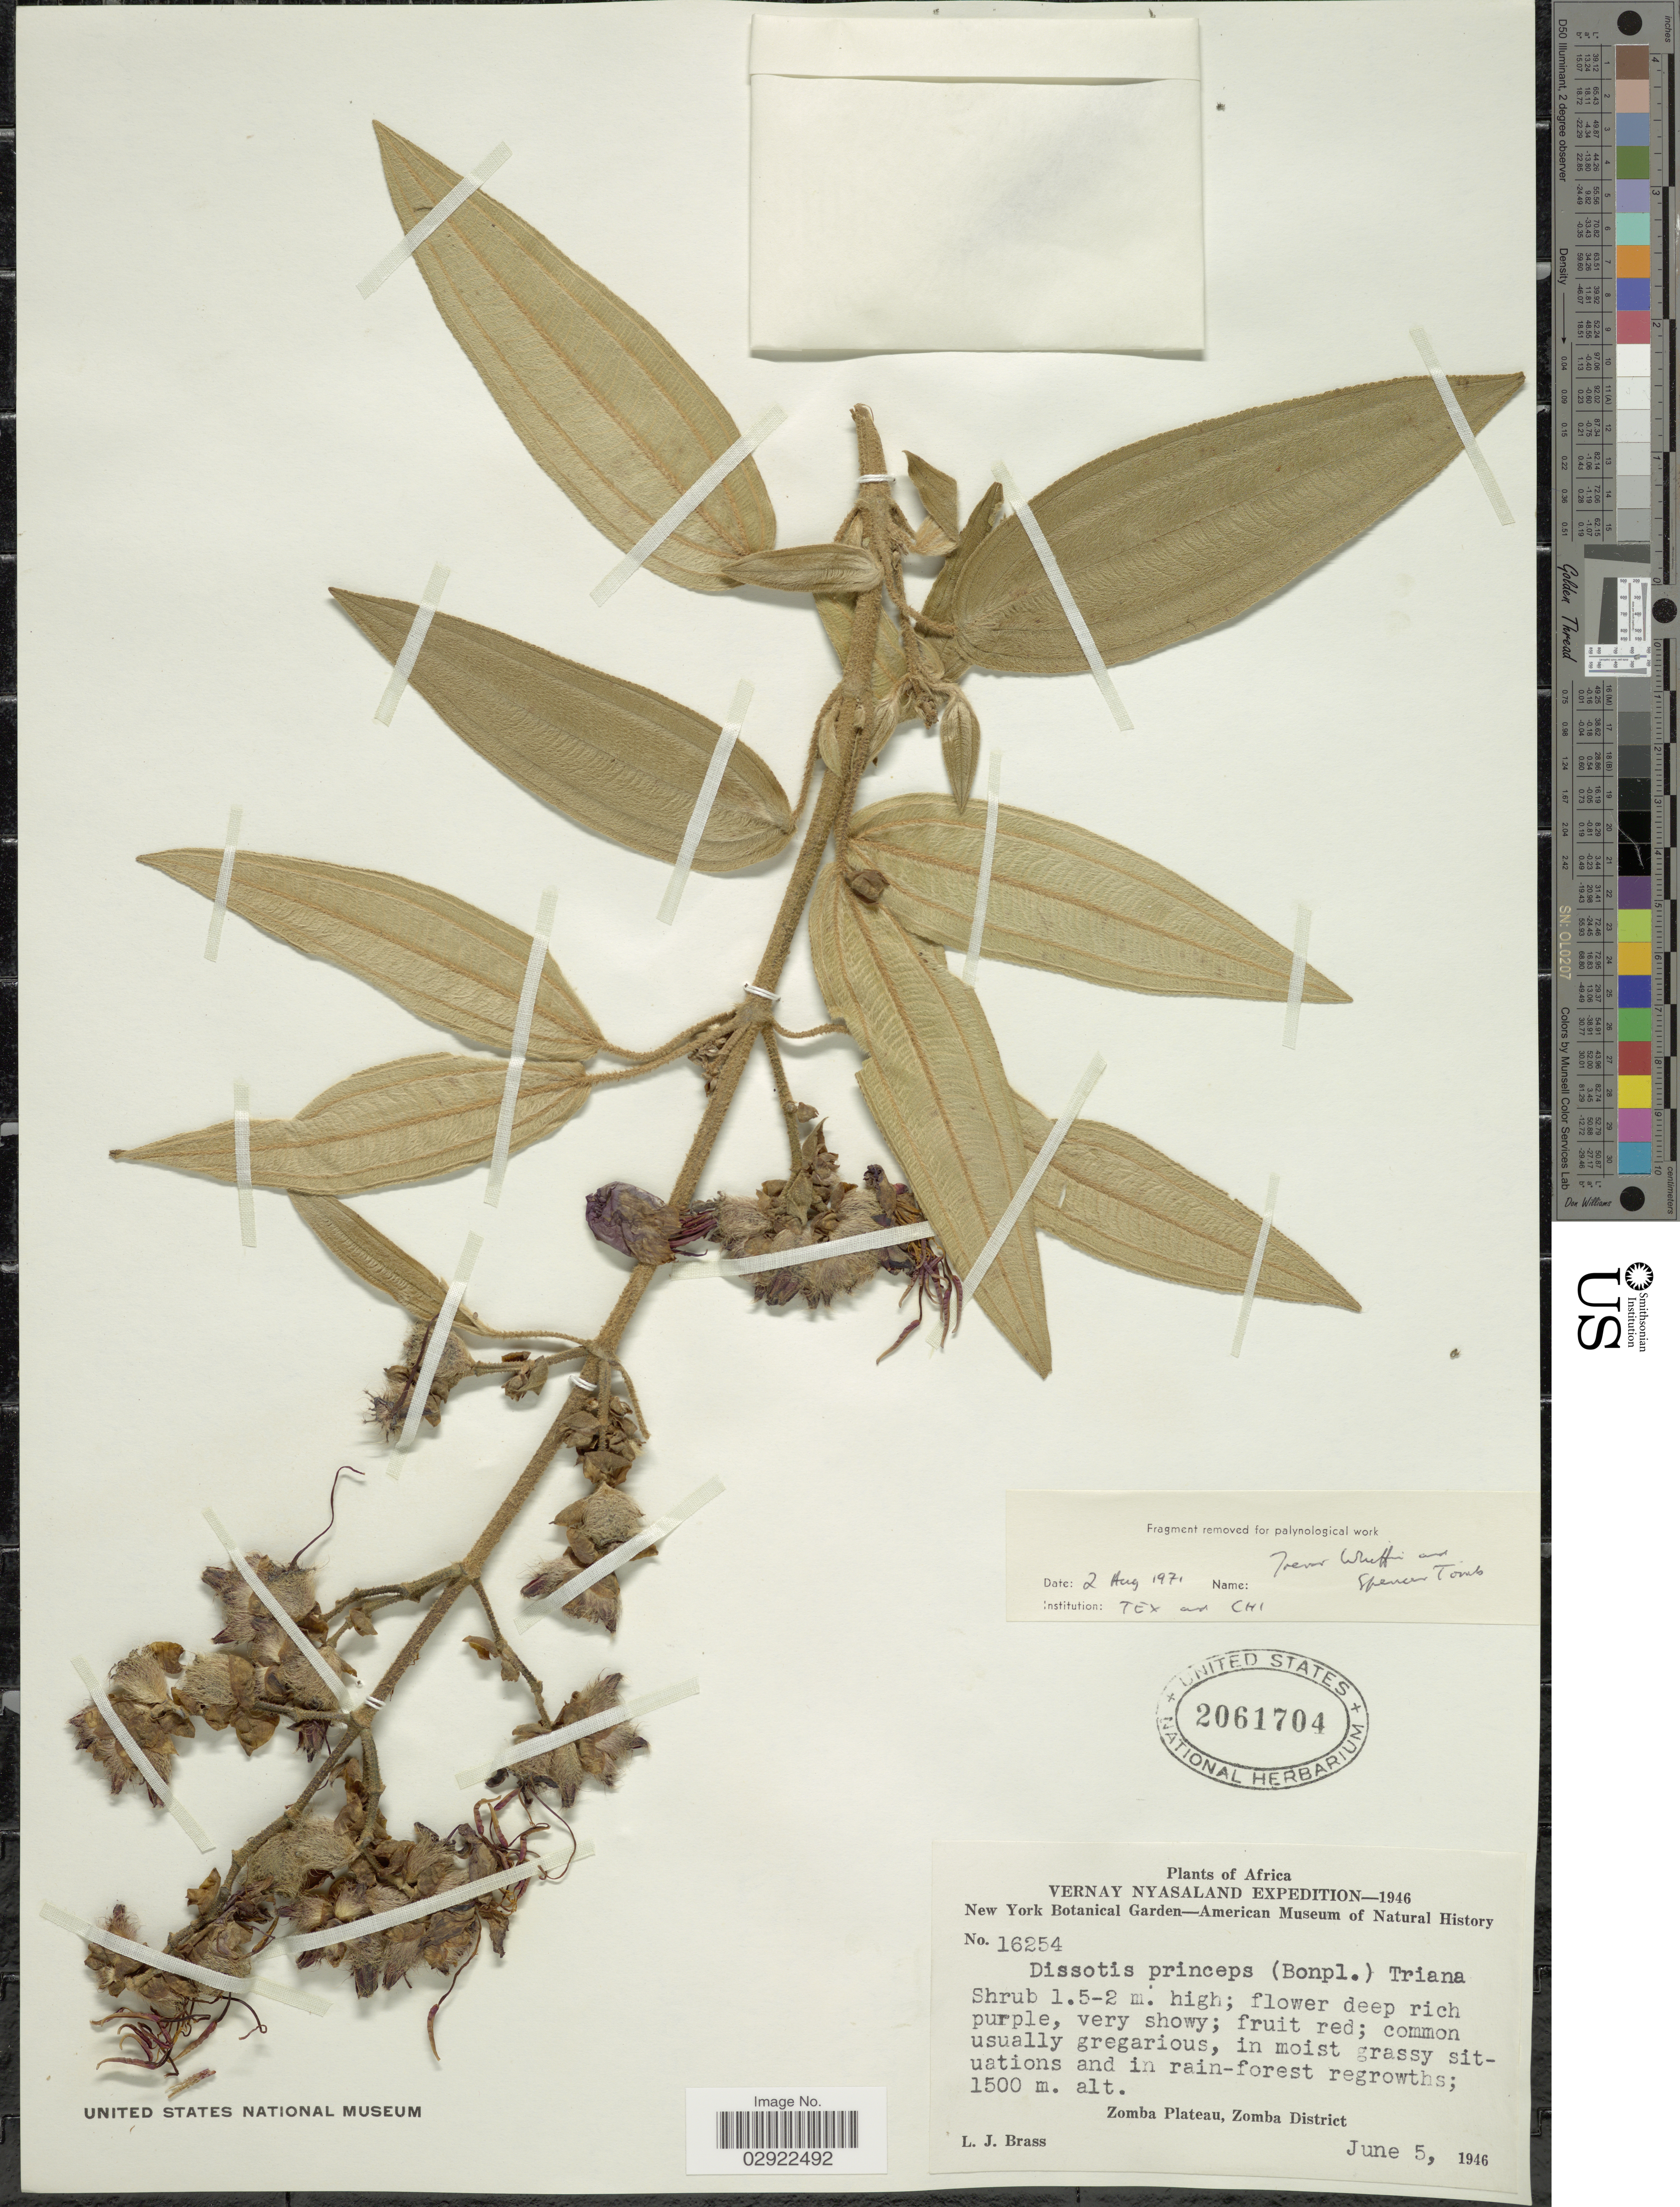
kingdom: Plantae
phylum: Tracheophyta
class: Magnoliopsida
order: Myrtales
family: Melastomataceae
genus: Rosettea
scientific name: Rosettea princeps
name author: (Kunth) Ver.-Lib. & G. Kadereit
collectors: L. J. Brass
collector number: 16254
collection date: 1946-06-05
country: Malawi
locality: Vernay Nyasaland. Zomba Plateau, Zomba District.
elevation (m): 1500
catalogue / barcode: US 2061704